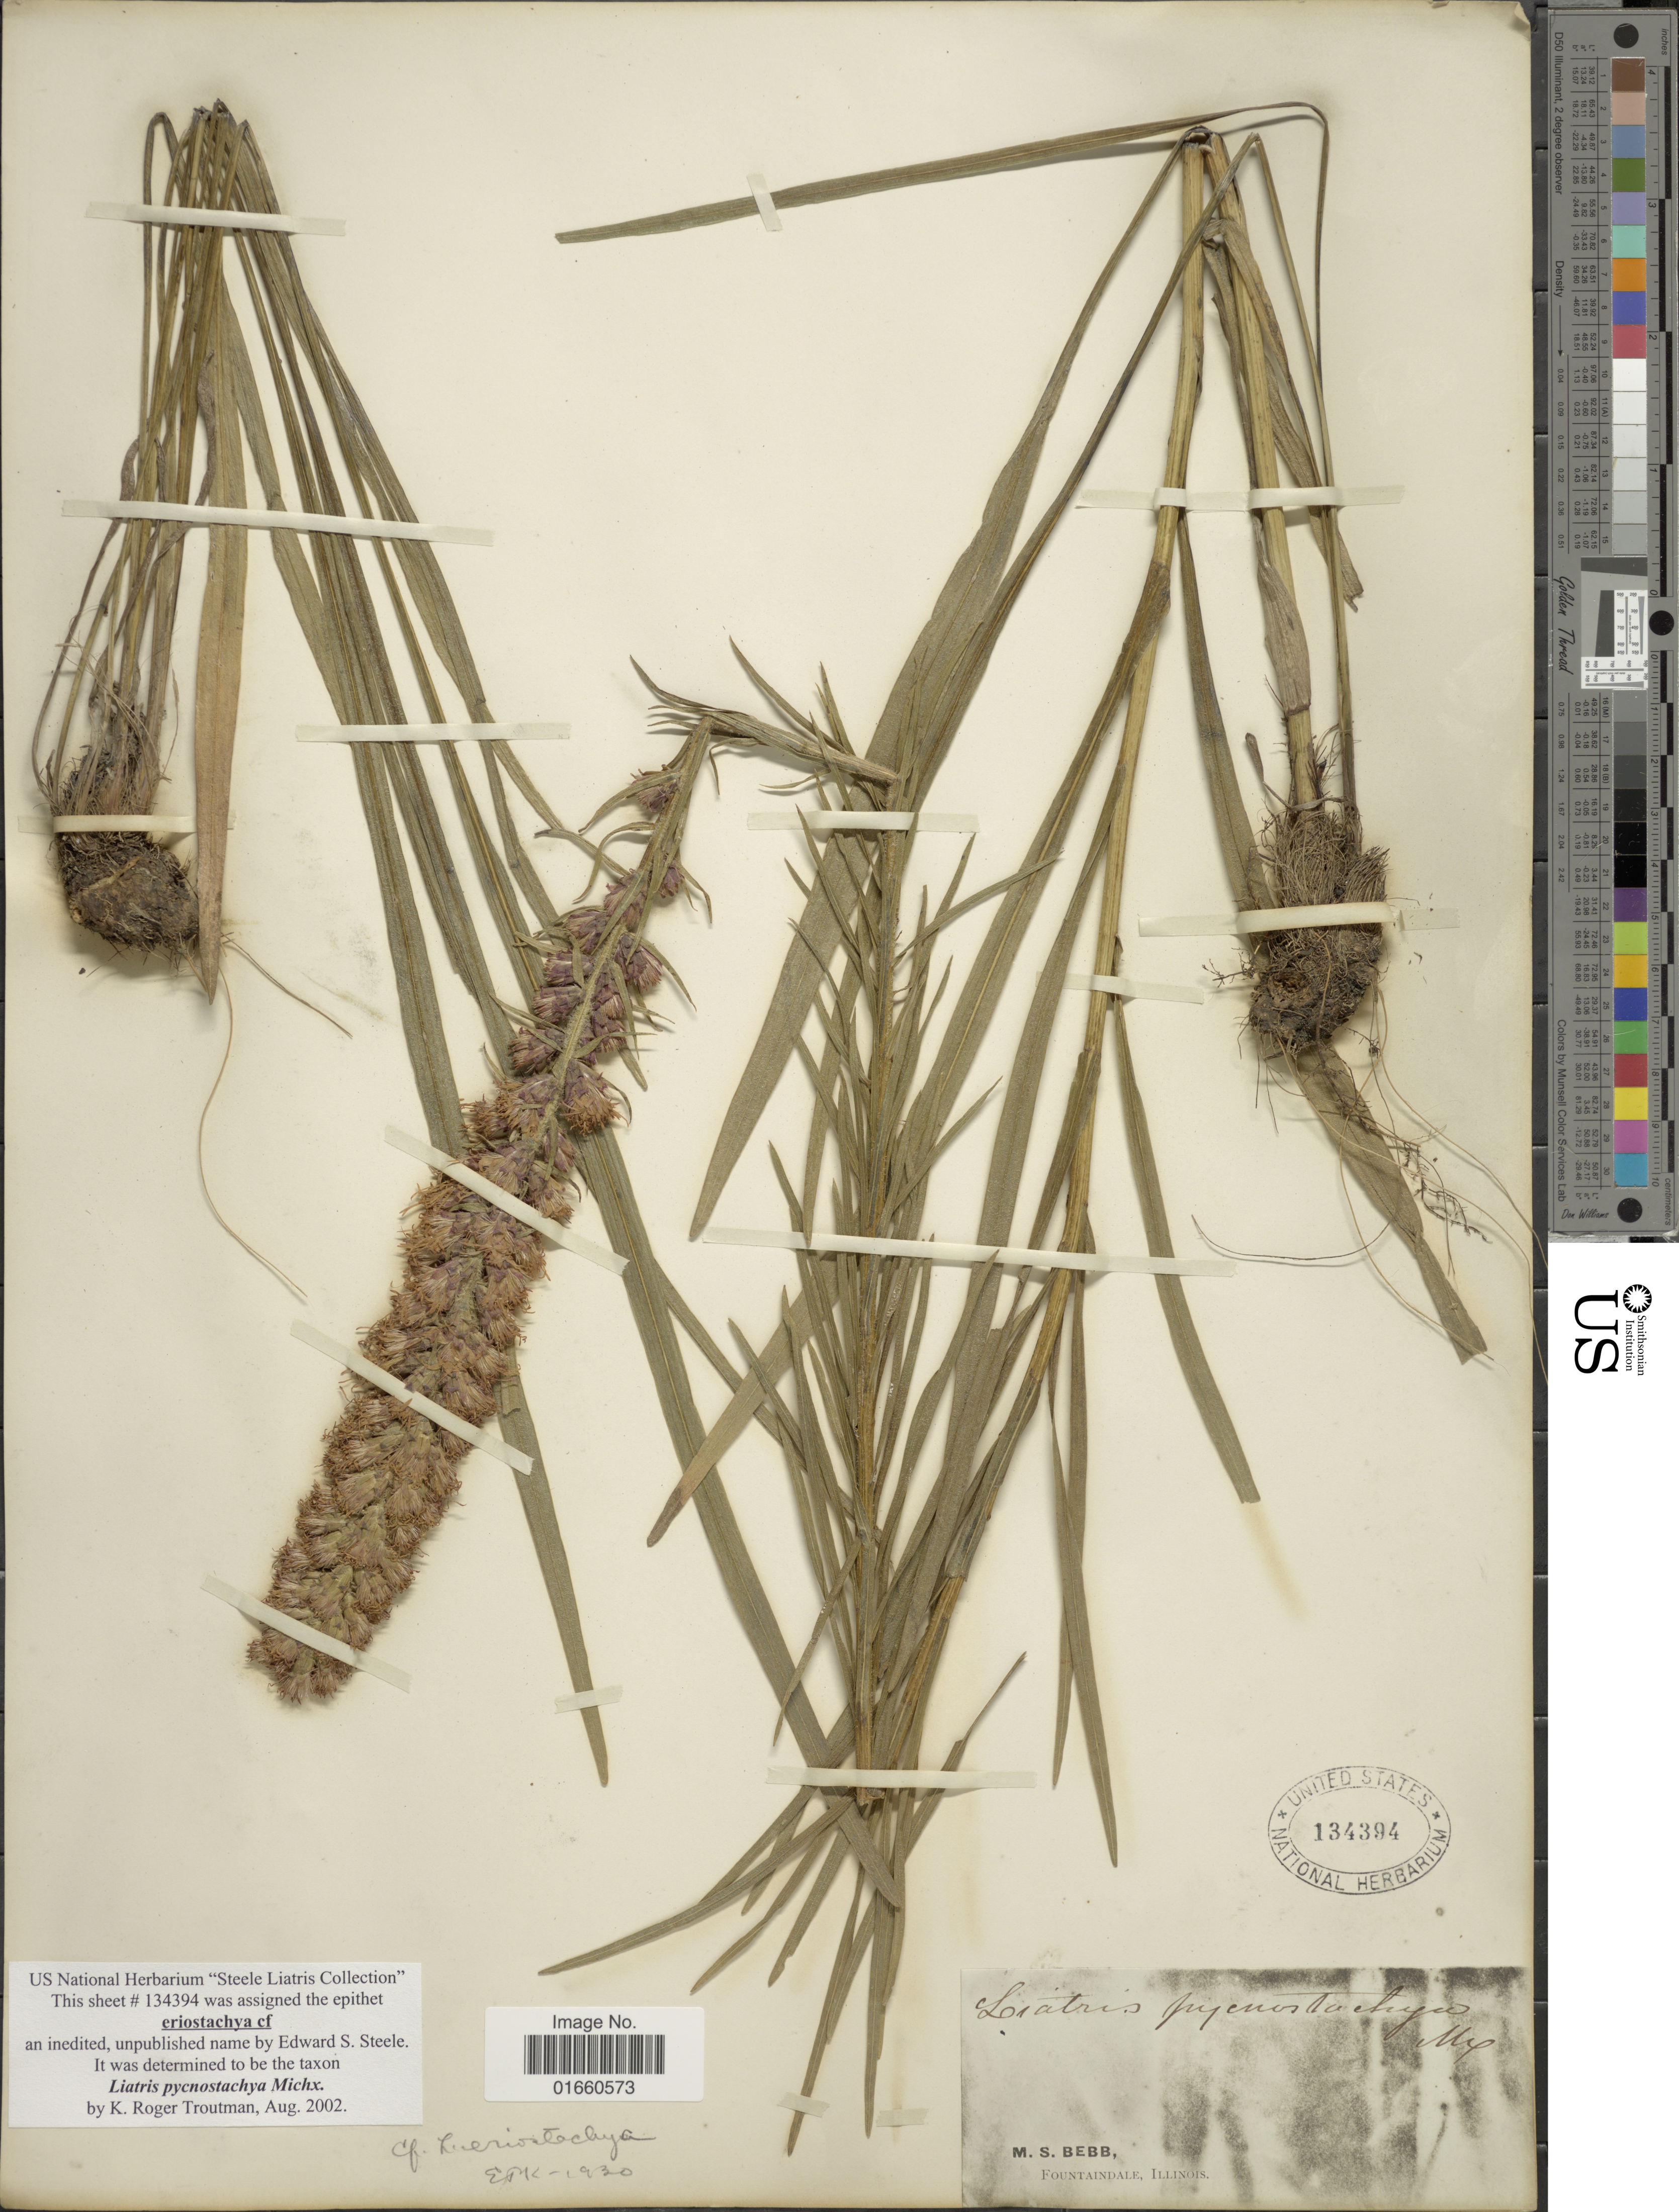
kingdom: Plantae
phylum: Tracheophyta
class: Magnoliopsida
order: Asterales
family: Asteraceae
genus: Liatris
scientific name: Liatris pycnostachya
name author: Michx.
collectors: M. Bebb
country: United States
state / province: Illinois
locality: Fountaindale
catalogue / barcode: US 134394